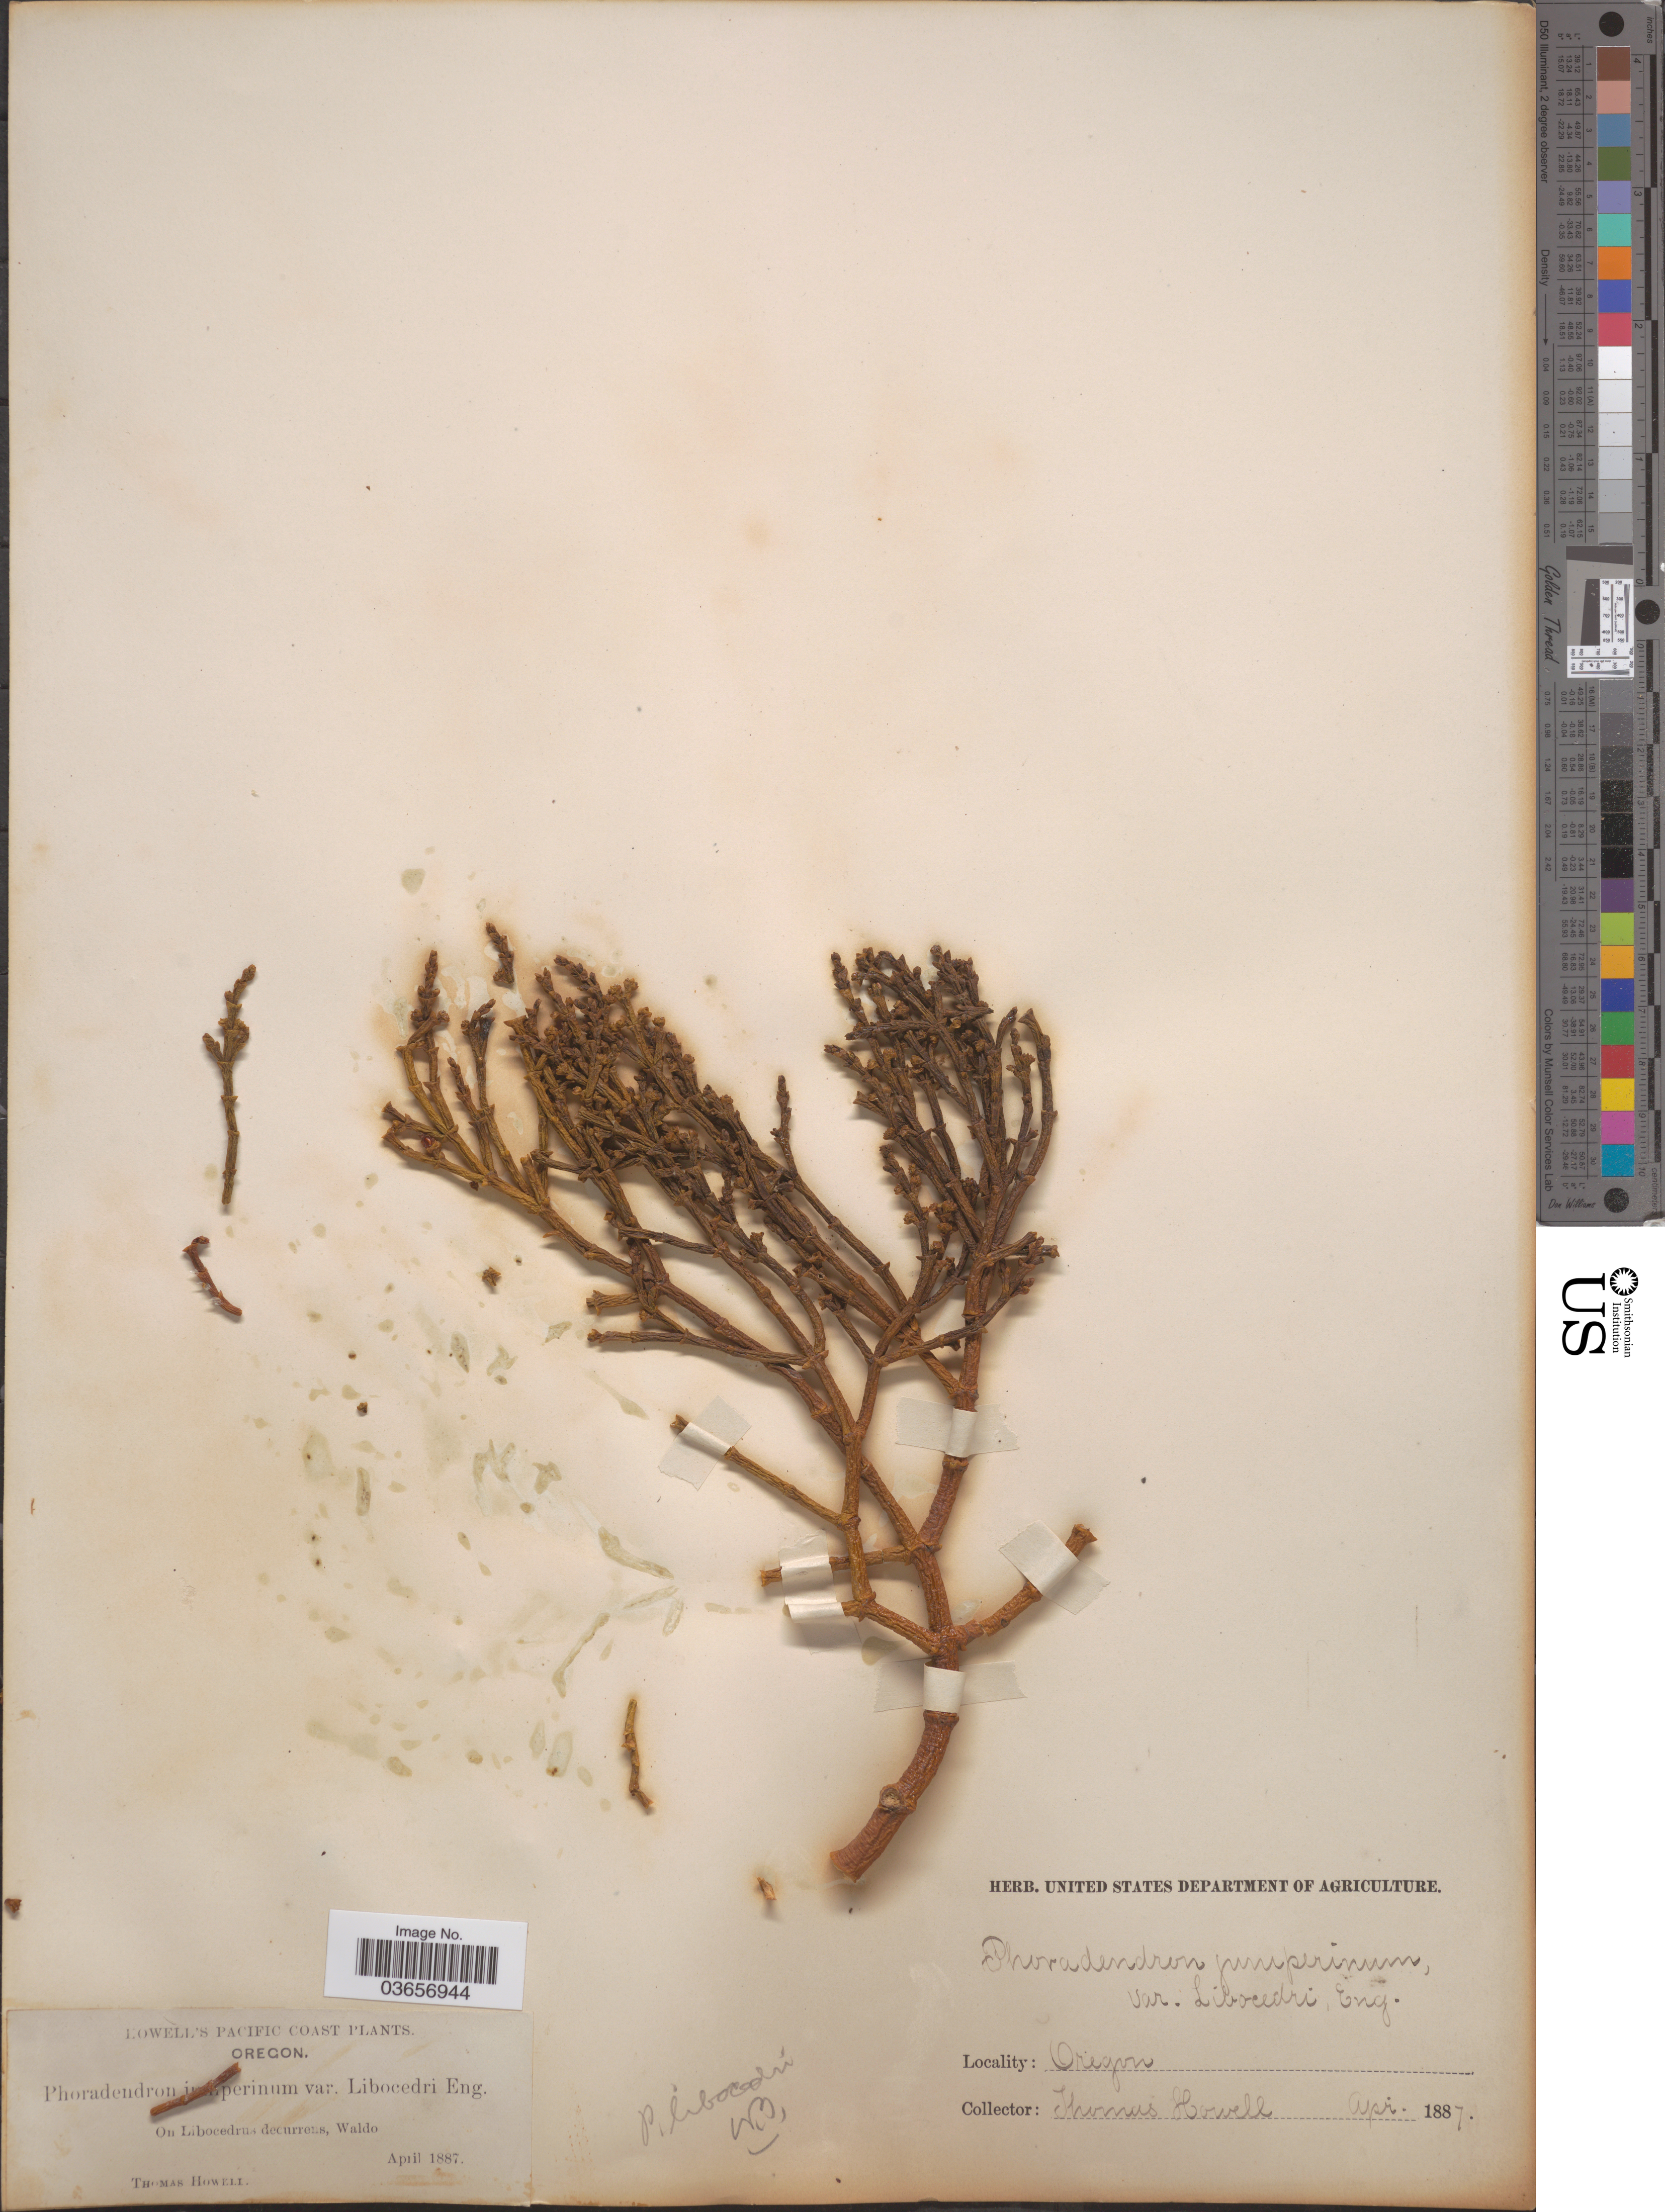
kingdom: Plantae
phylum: Tracheophyta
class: Magnoliopsida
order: Santalales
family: Viscaceae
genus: Phoradendron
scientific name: Phoradendron libocedri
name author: (Engelm.) Howell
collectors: T. Howell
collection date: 1887-04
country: United States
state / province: Oregon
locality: Pacific Coast. Waldo.